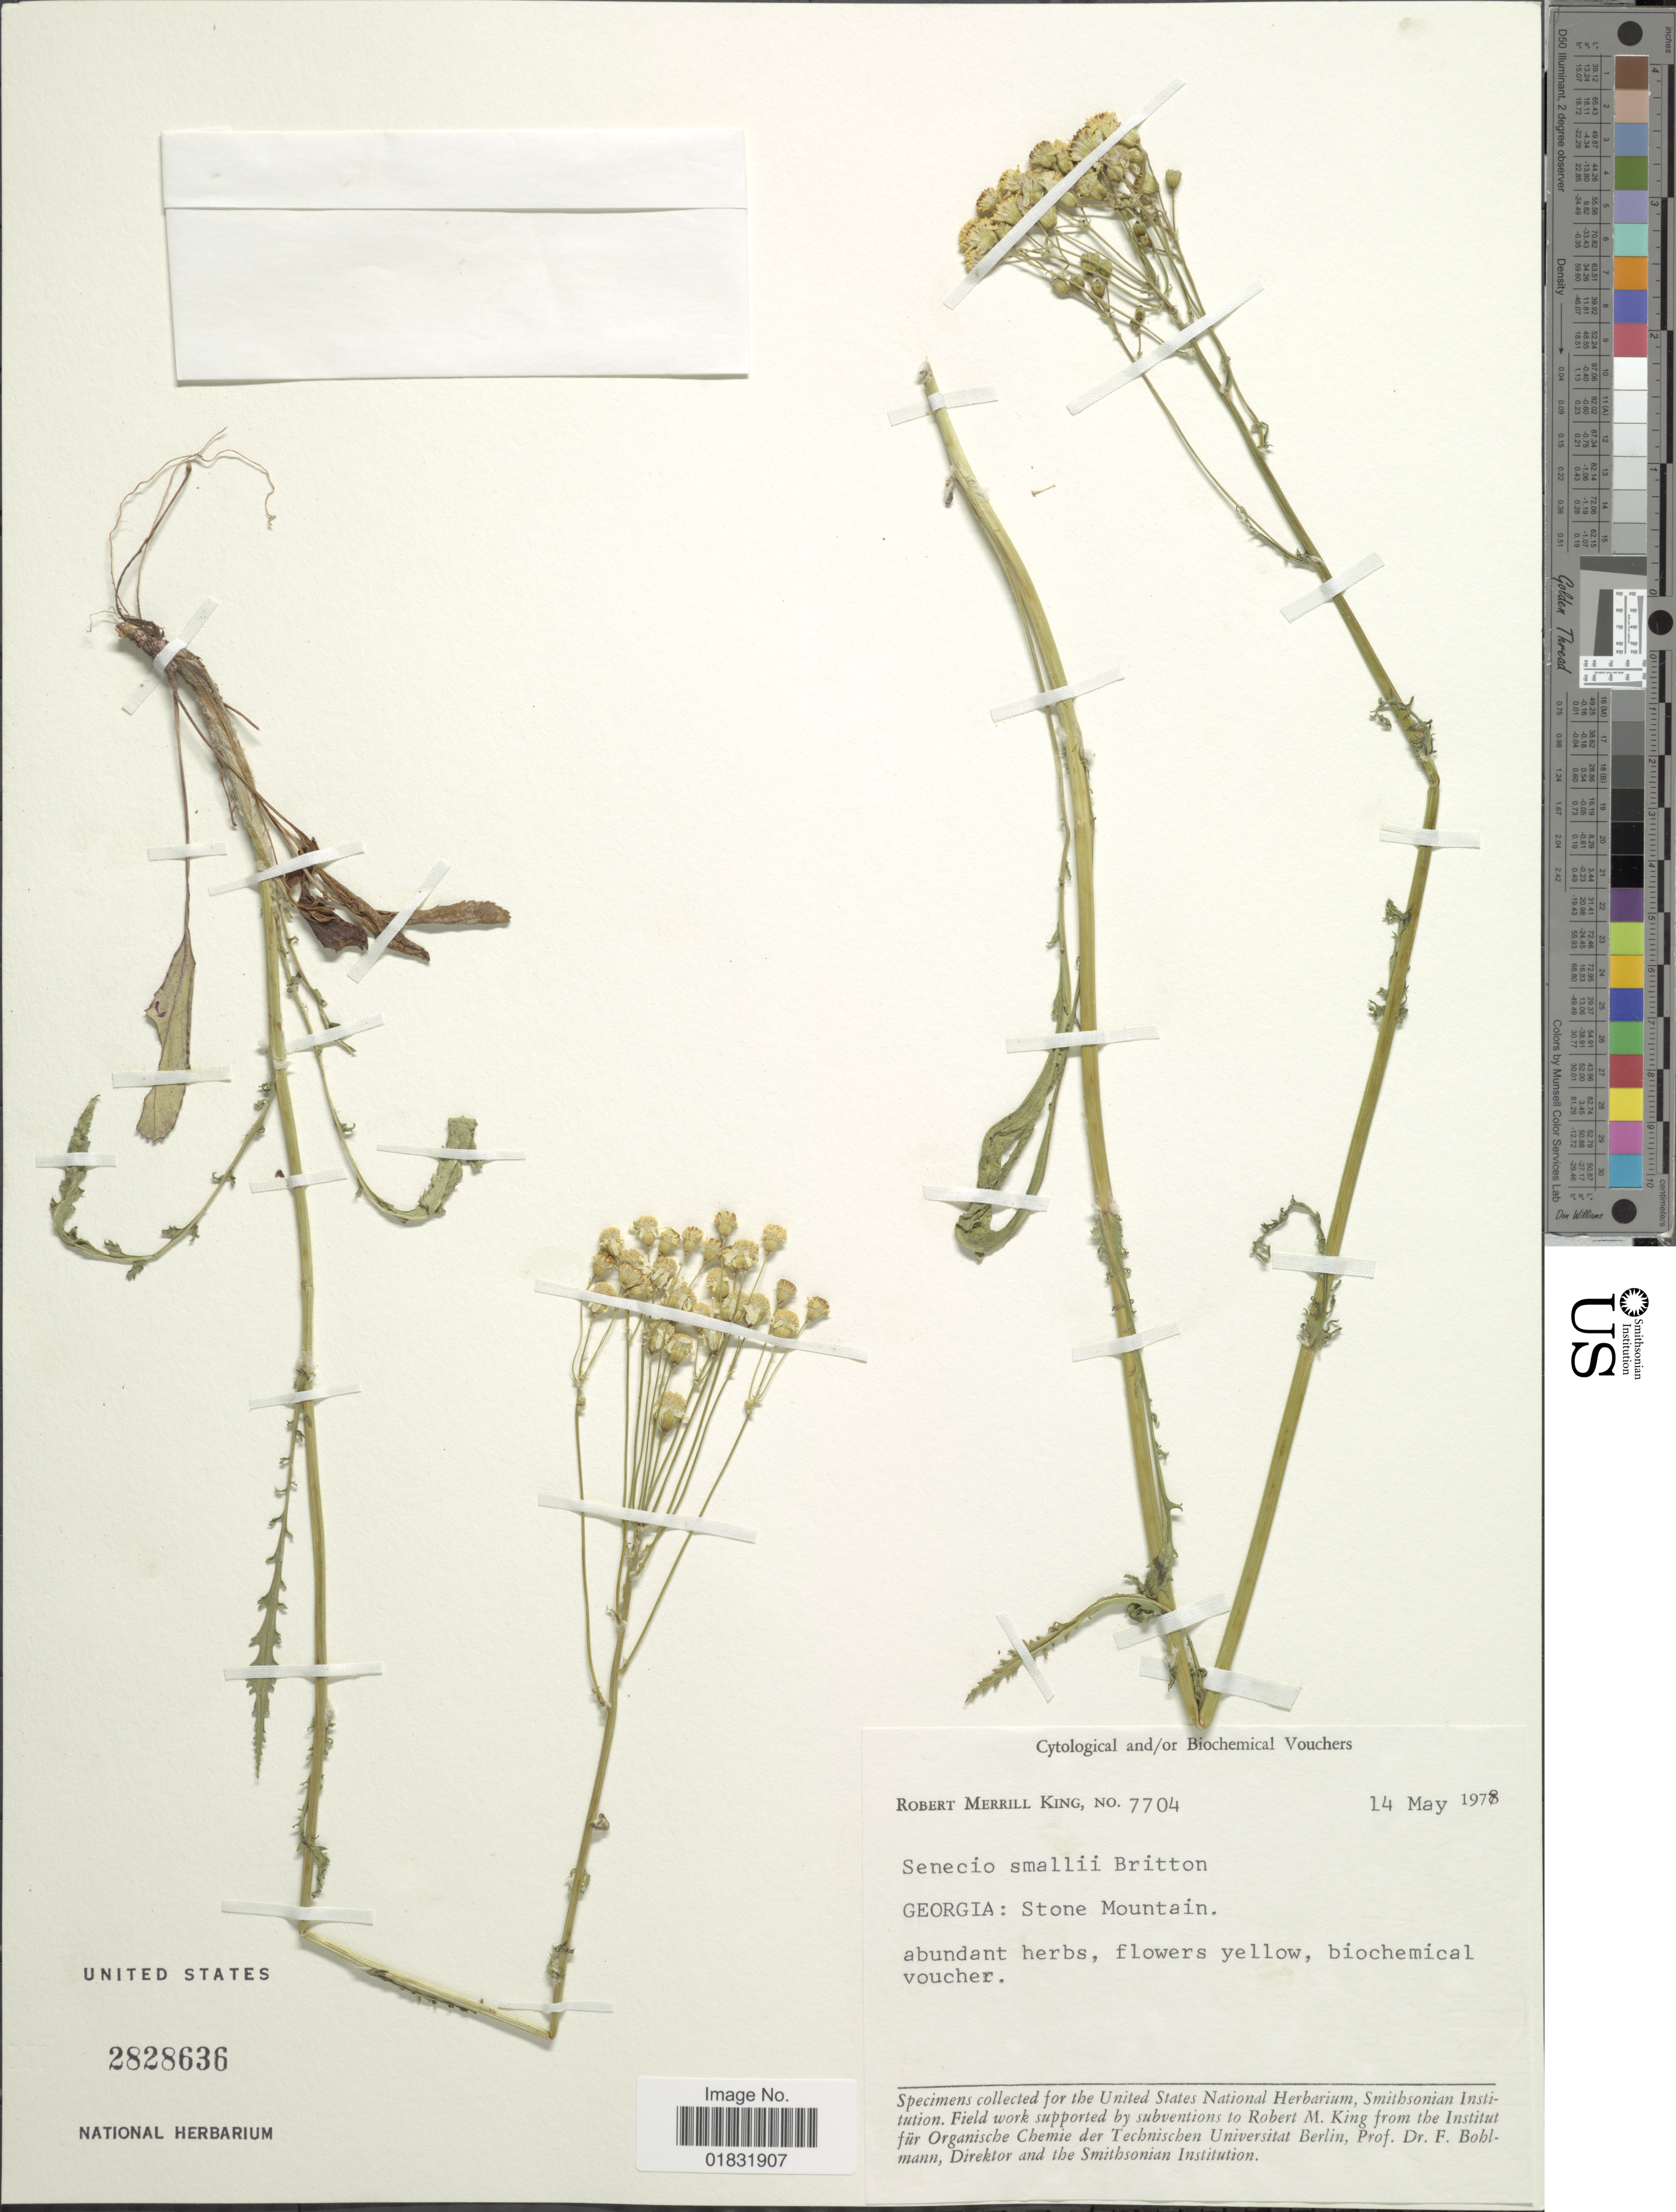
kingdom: Plantae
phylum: Tracheophyta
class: Magnoliopsida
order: Asterales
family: Asteraceae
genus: Packera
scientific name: Packera smallii Britton comb ined.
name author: Britton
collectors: R. M. King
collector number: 7704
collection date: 1978-05-14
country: United States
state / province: Georgia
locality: Stone Mountain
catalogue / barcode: US 2828636